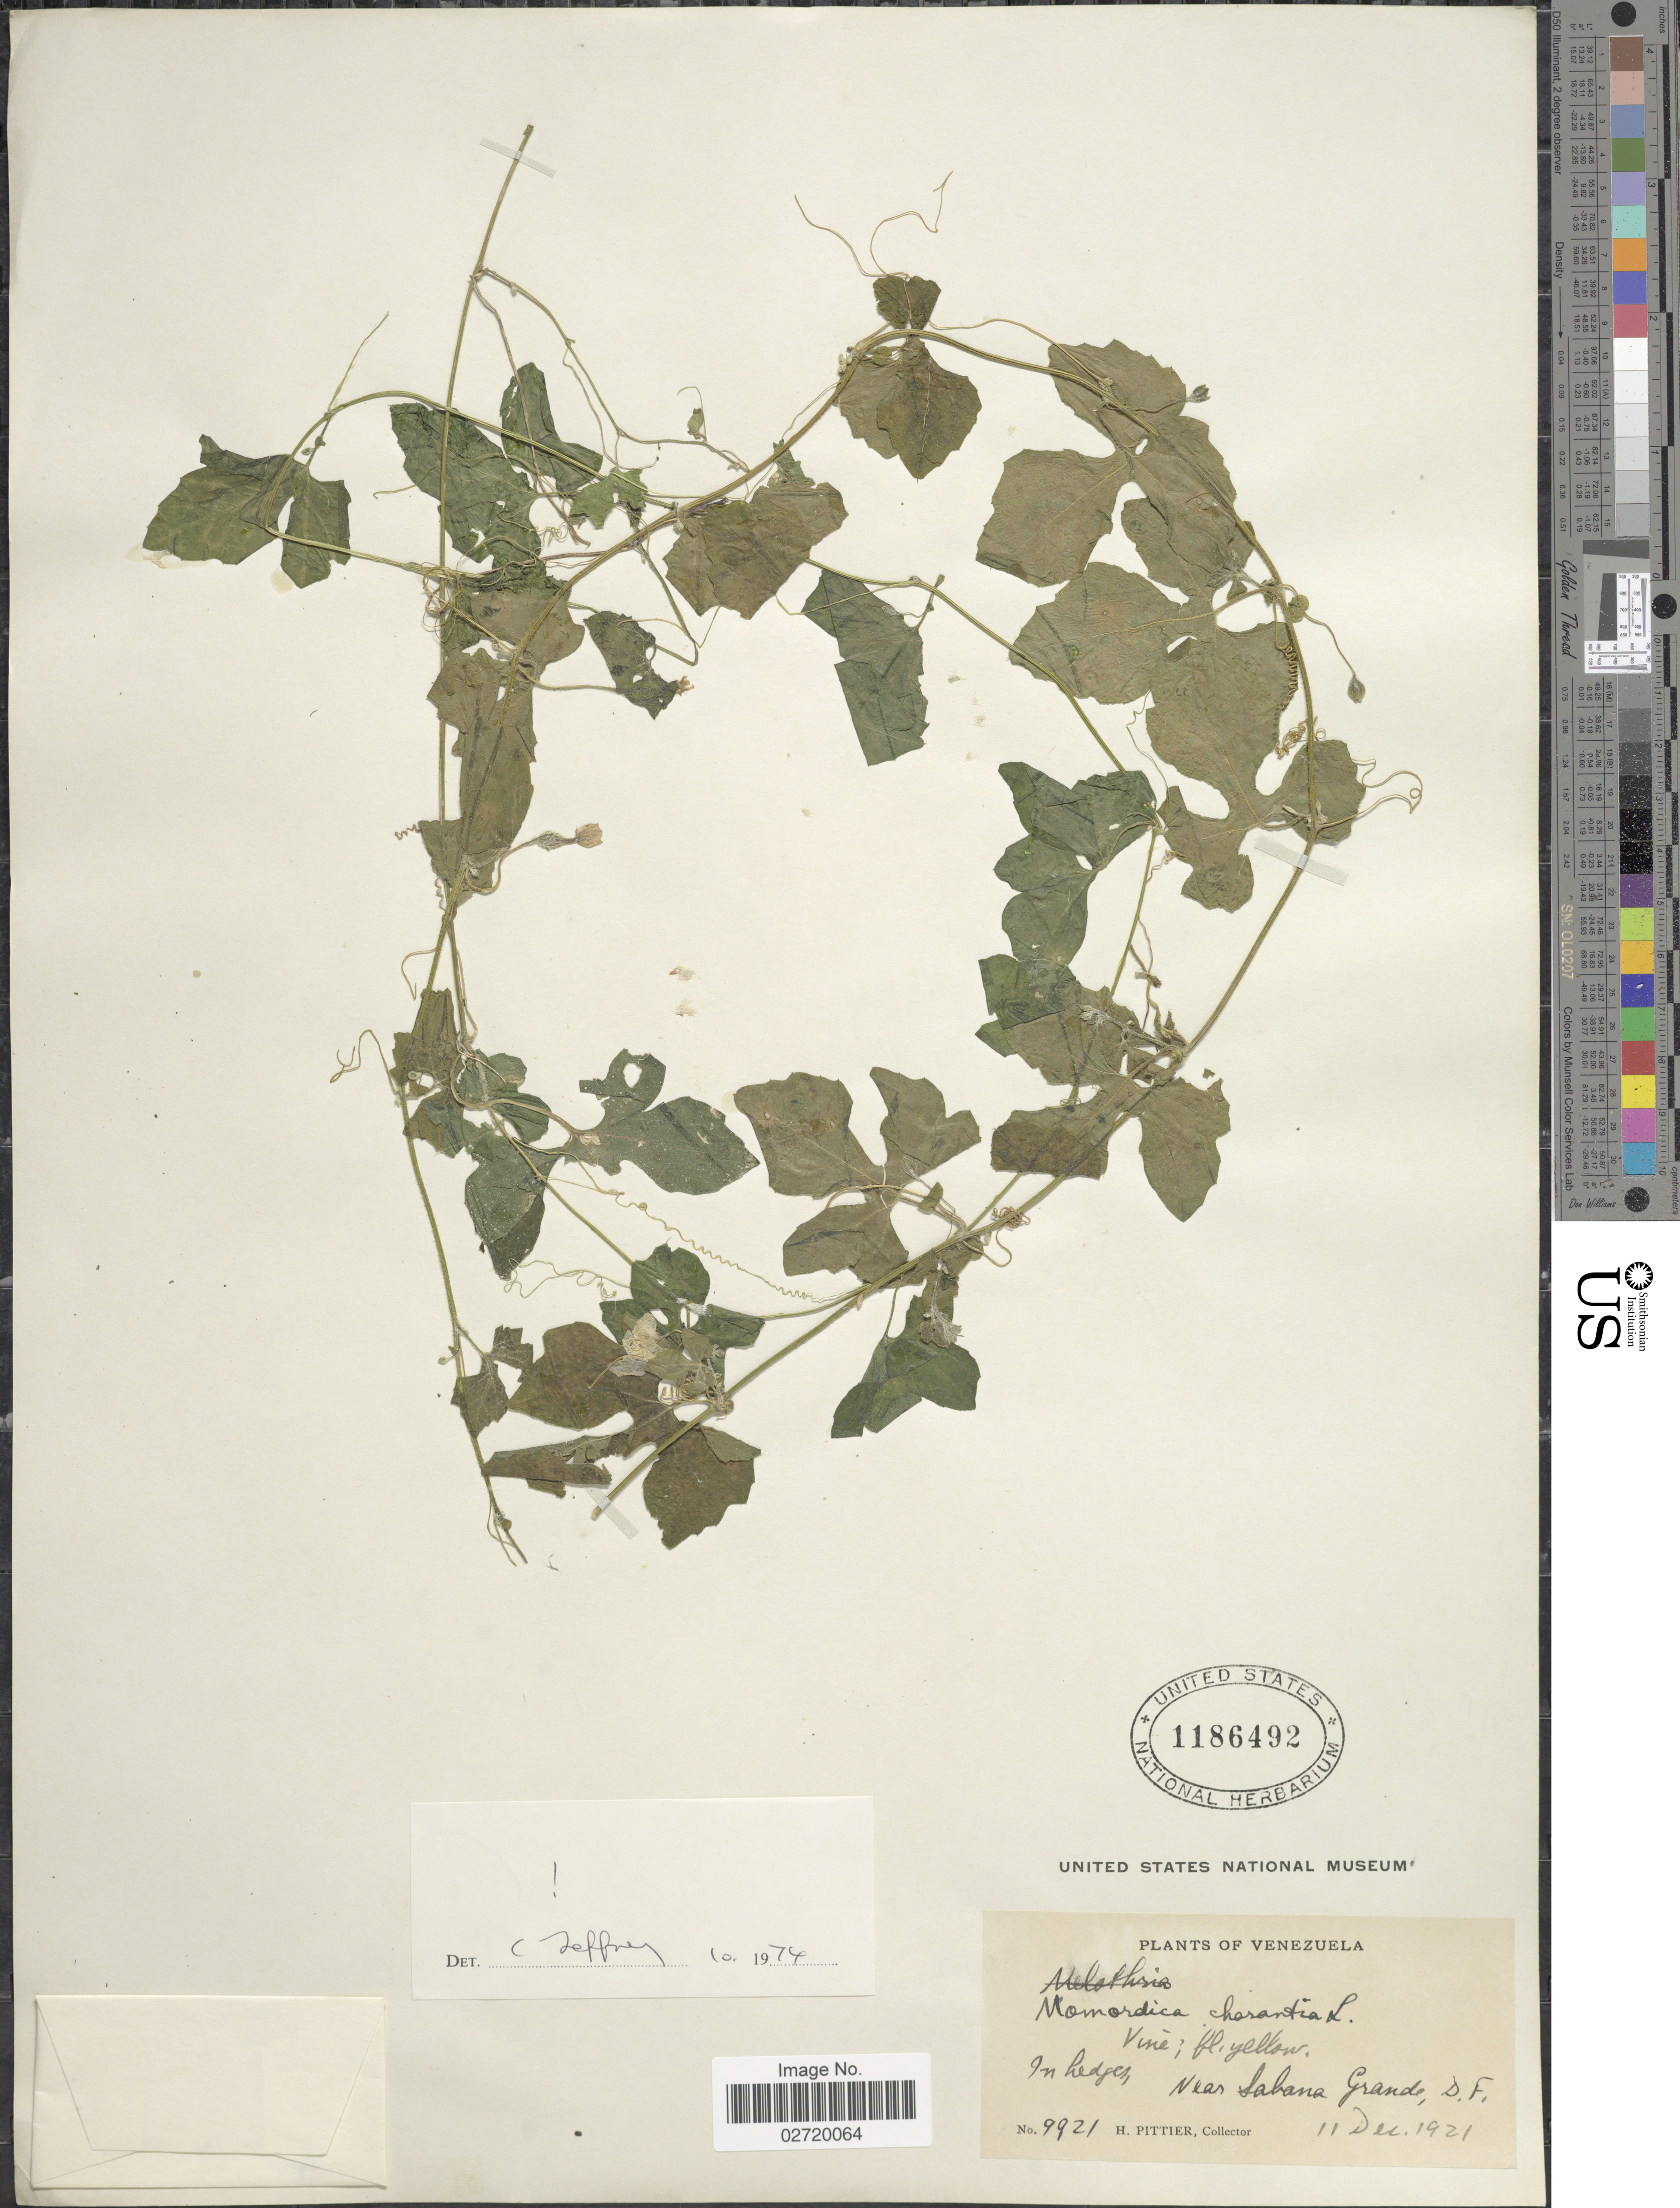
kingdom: Plantae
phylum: Tracheophyta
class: Magnoliopsida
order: Cucurbitales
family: Cucurbitaceae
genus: Momordica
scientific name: Momordica charantia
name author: L.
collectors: H. F. Pittier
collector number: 9921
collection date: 1921-12-11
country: Venezuela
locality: Near Sabana Grande D.F.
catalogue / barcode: US 1186492